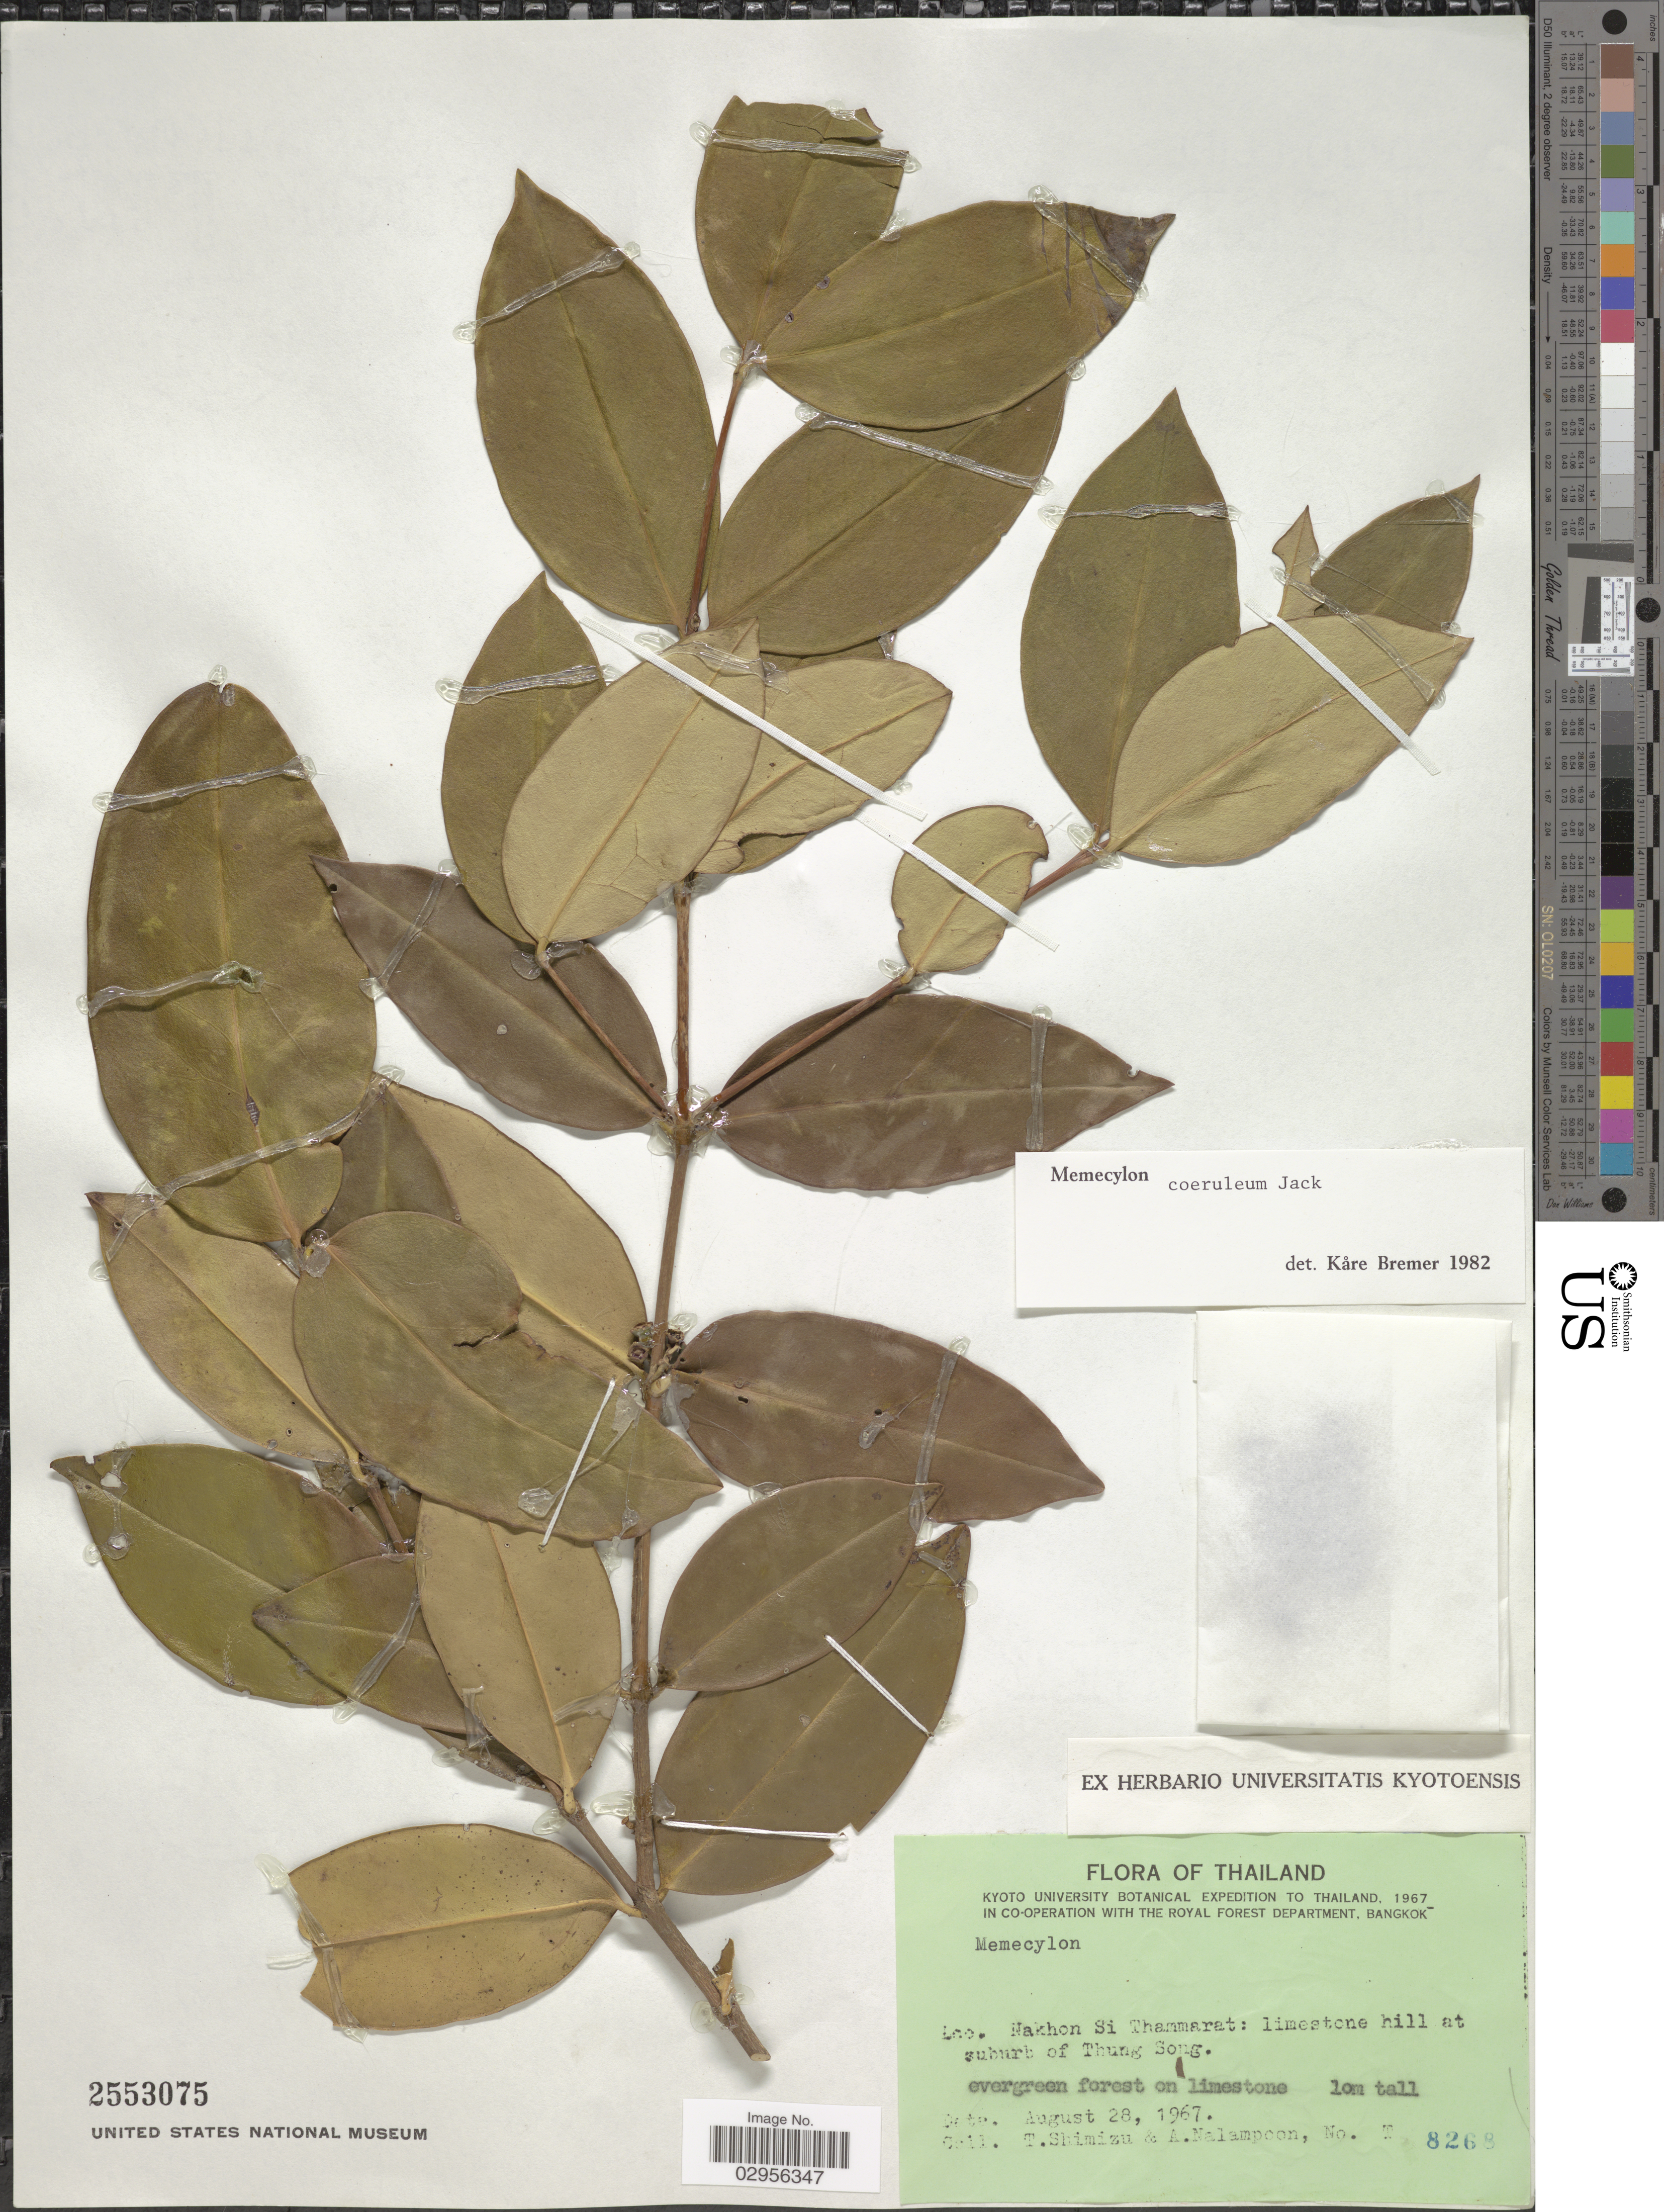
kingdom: Plantae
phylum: Tracheophyta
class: Magnoliopsida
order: Myrtales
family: Melastomataceae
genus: Memecylon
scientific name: Memecylon coeruleum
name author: Jack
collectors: T. Shimizu & A. Nalampoon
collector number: T8268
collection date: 1967-08-28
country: Thailand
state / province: Nakhon Si Thammarat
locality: Limestone hill at suburb of Thung Song.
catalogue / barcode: US 2553075